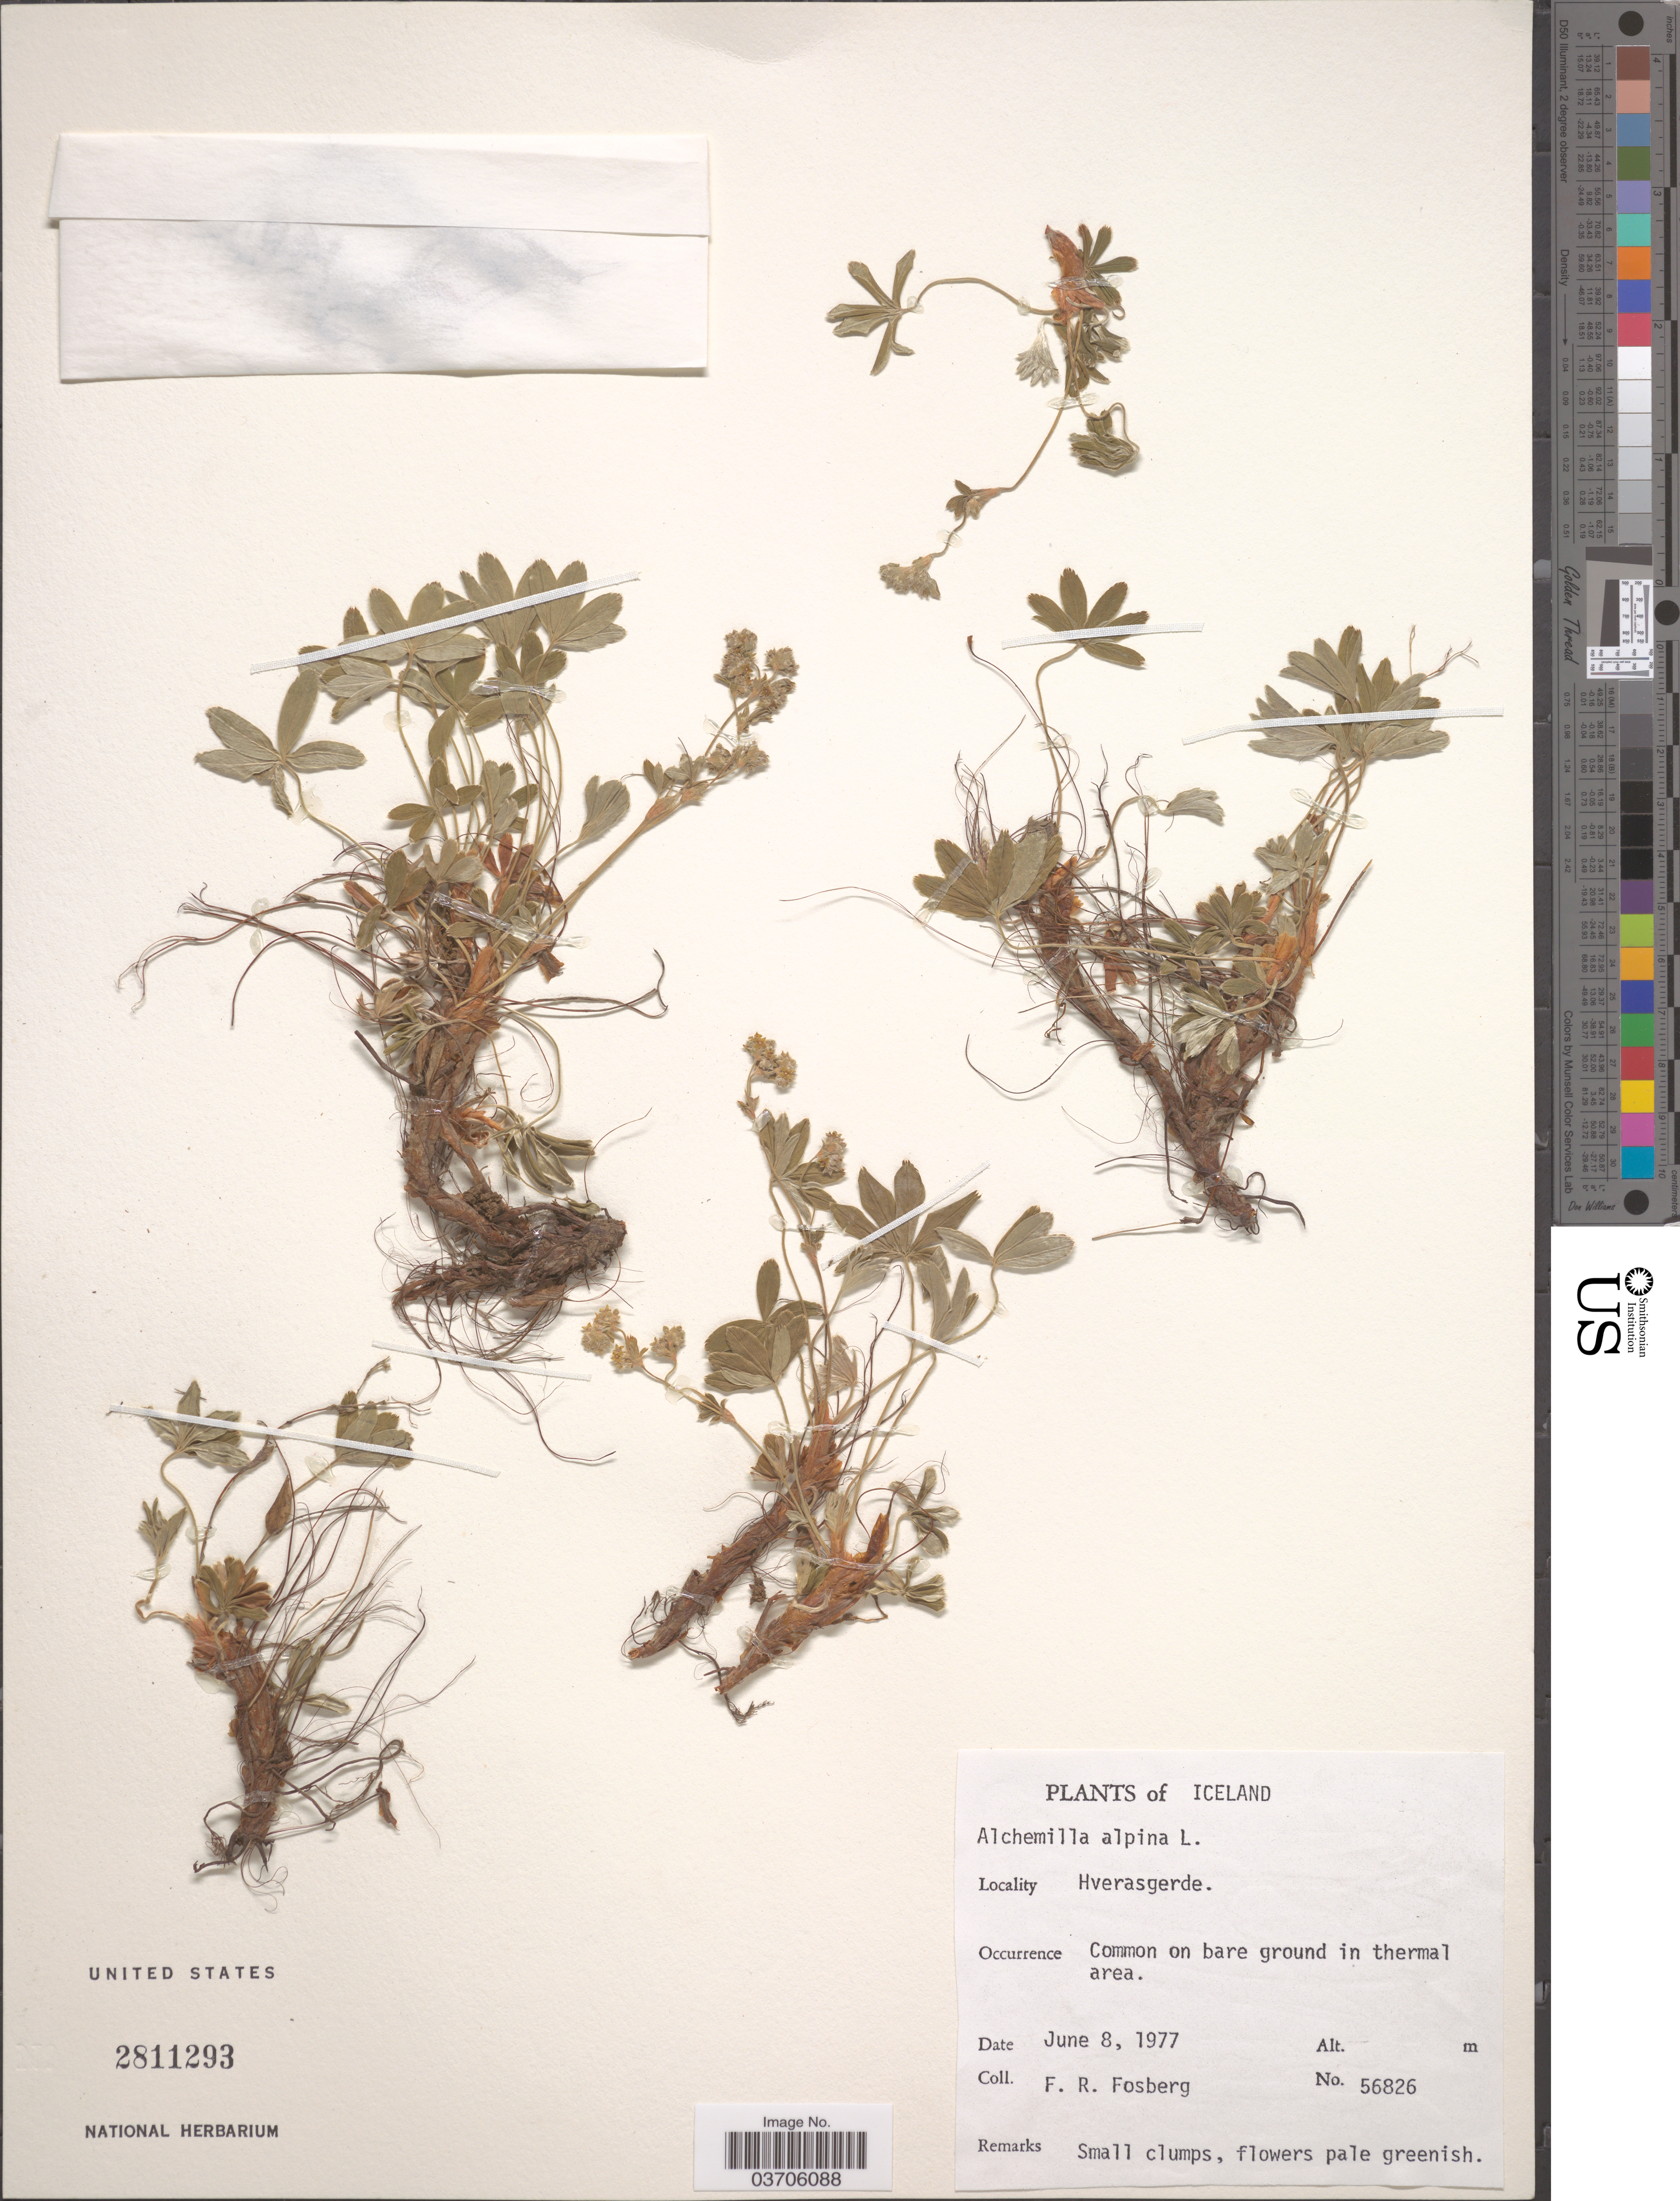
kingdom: Plantae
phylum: Tracheophyta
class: Magnoliopsida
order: Rosales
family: Rosaceae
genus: Alchemilla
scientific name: Alchemilla alpina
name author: L.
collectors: F. R. Fosberg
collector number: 56826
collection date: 1977-06-08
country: Iceland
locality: Hverasgerde.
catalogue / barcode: US 2811293